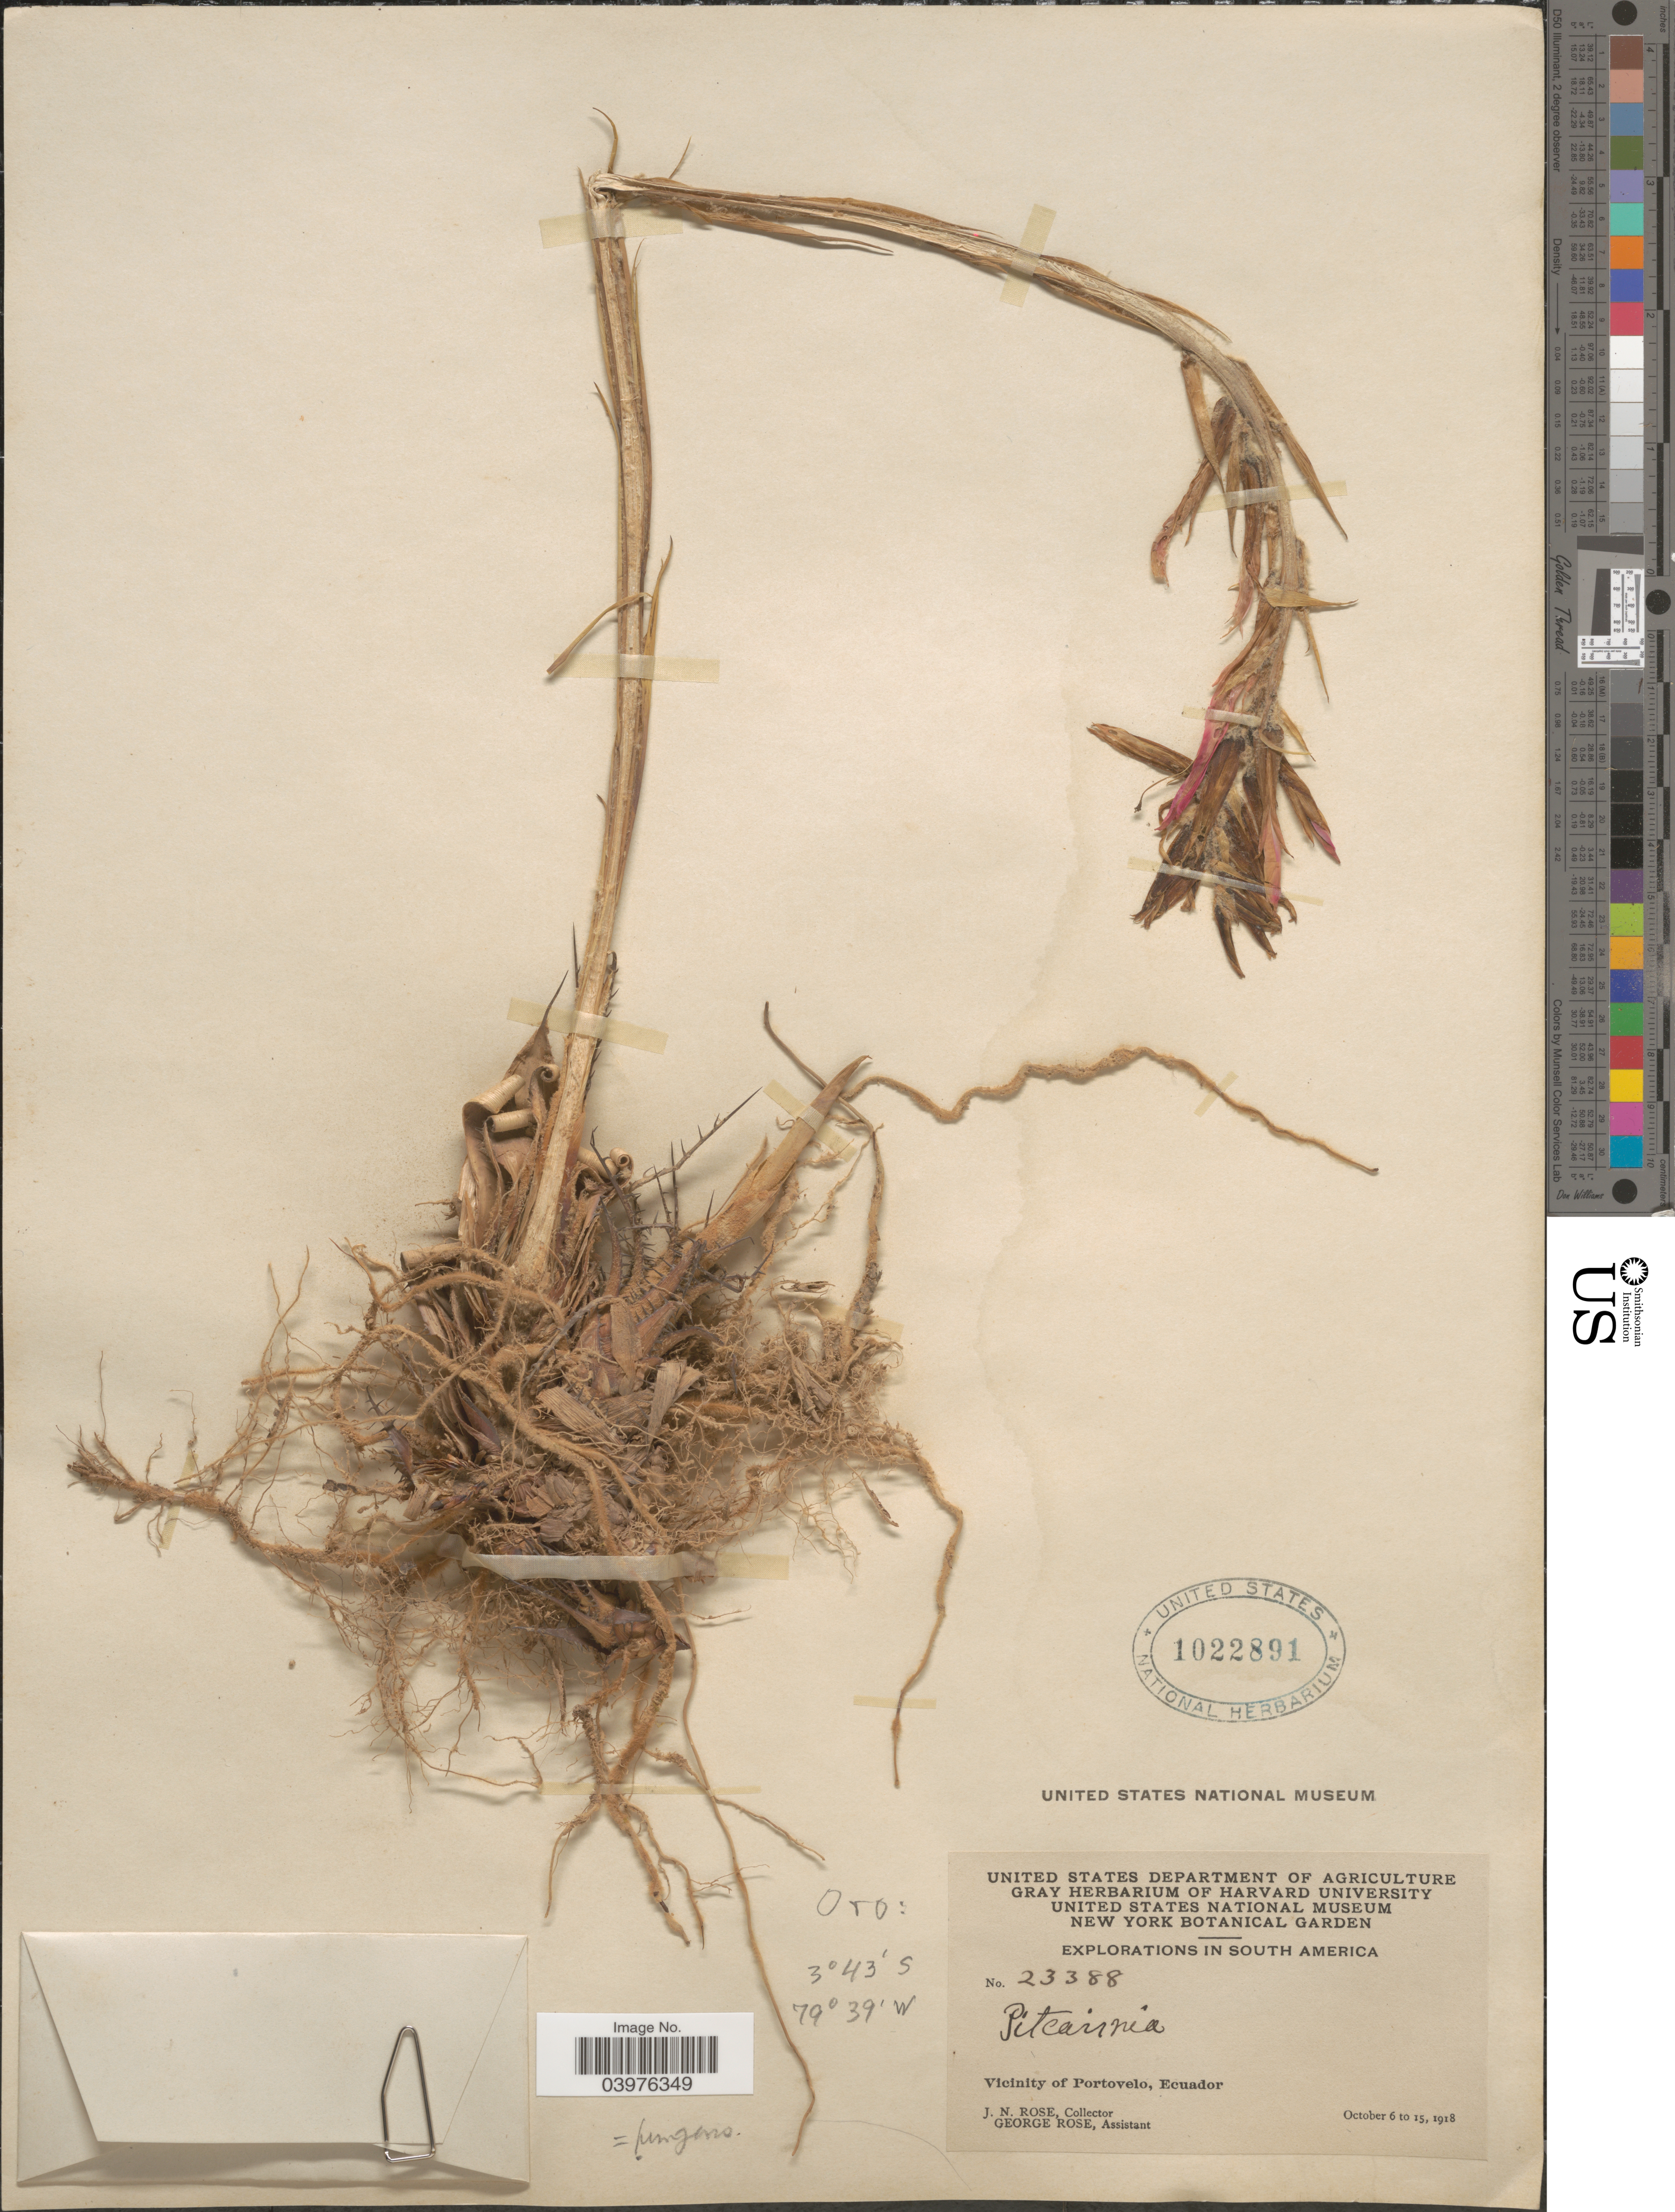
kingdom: Plantae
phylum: Tracheophyta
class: Liliopsida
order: Poales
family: Bromeliaceae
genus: Pitcairnia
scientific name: Pitcairnia pungens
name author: Kunth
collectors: J. N. Rose & G. Rose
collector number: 23388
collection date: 1918-10-06/1918-10-15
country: Ecuador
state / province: El Oro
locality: Vicinity of Portovelo.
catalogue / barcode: US 1022891